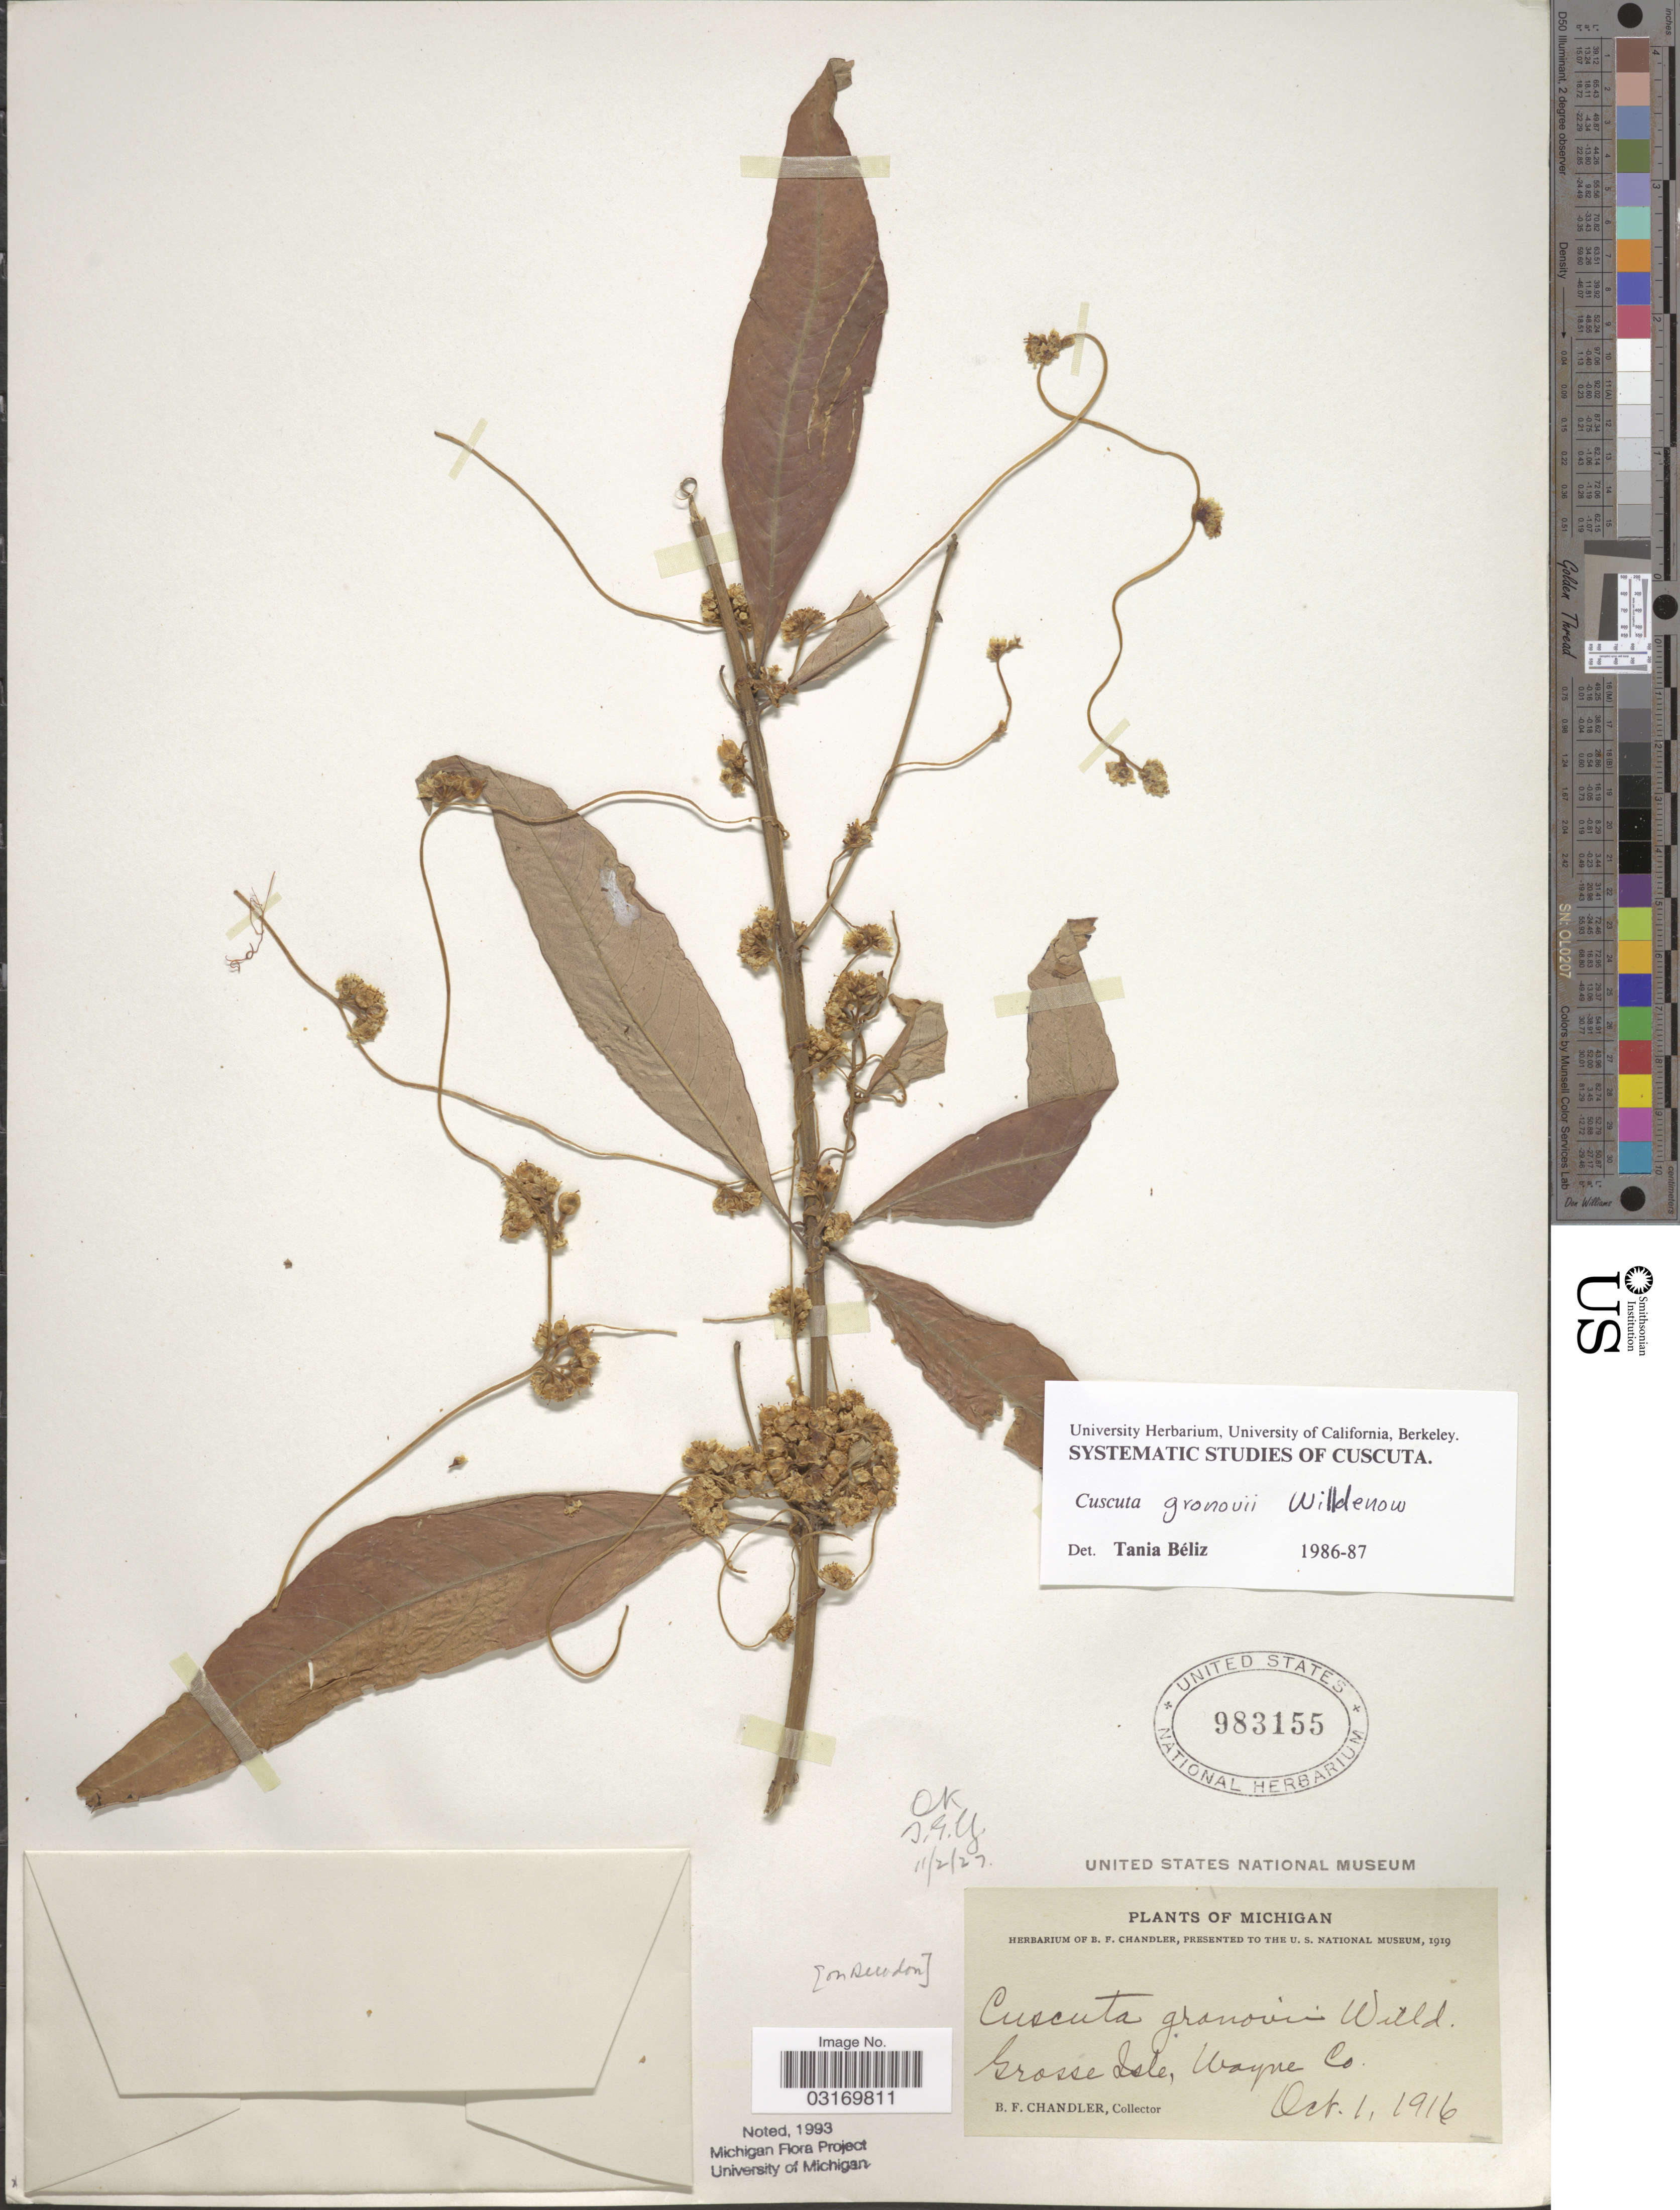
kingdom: Plantae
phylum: Tracheophyta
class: Magnoliopsida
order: Solanales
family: Convolvulaceae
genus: Cuscuta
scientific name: Cuscuta gronovii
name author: Willd. ex Schult.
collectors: B. F. Chandler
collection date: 1916-10-01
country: United States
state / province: Michigan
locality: Grosse Isle, Wayne Co.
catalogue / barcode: US 983155